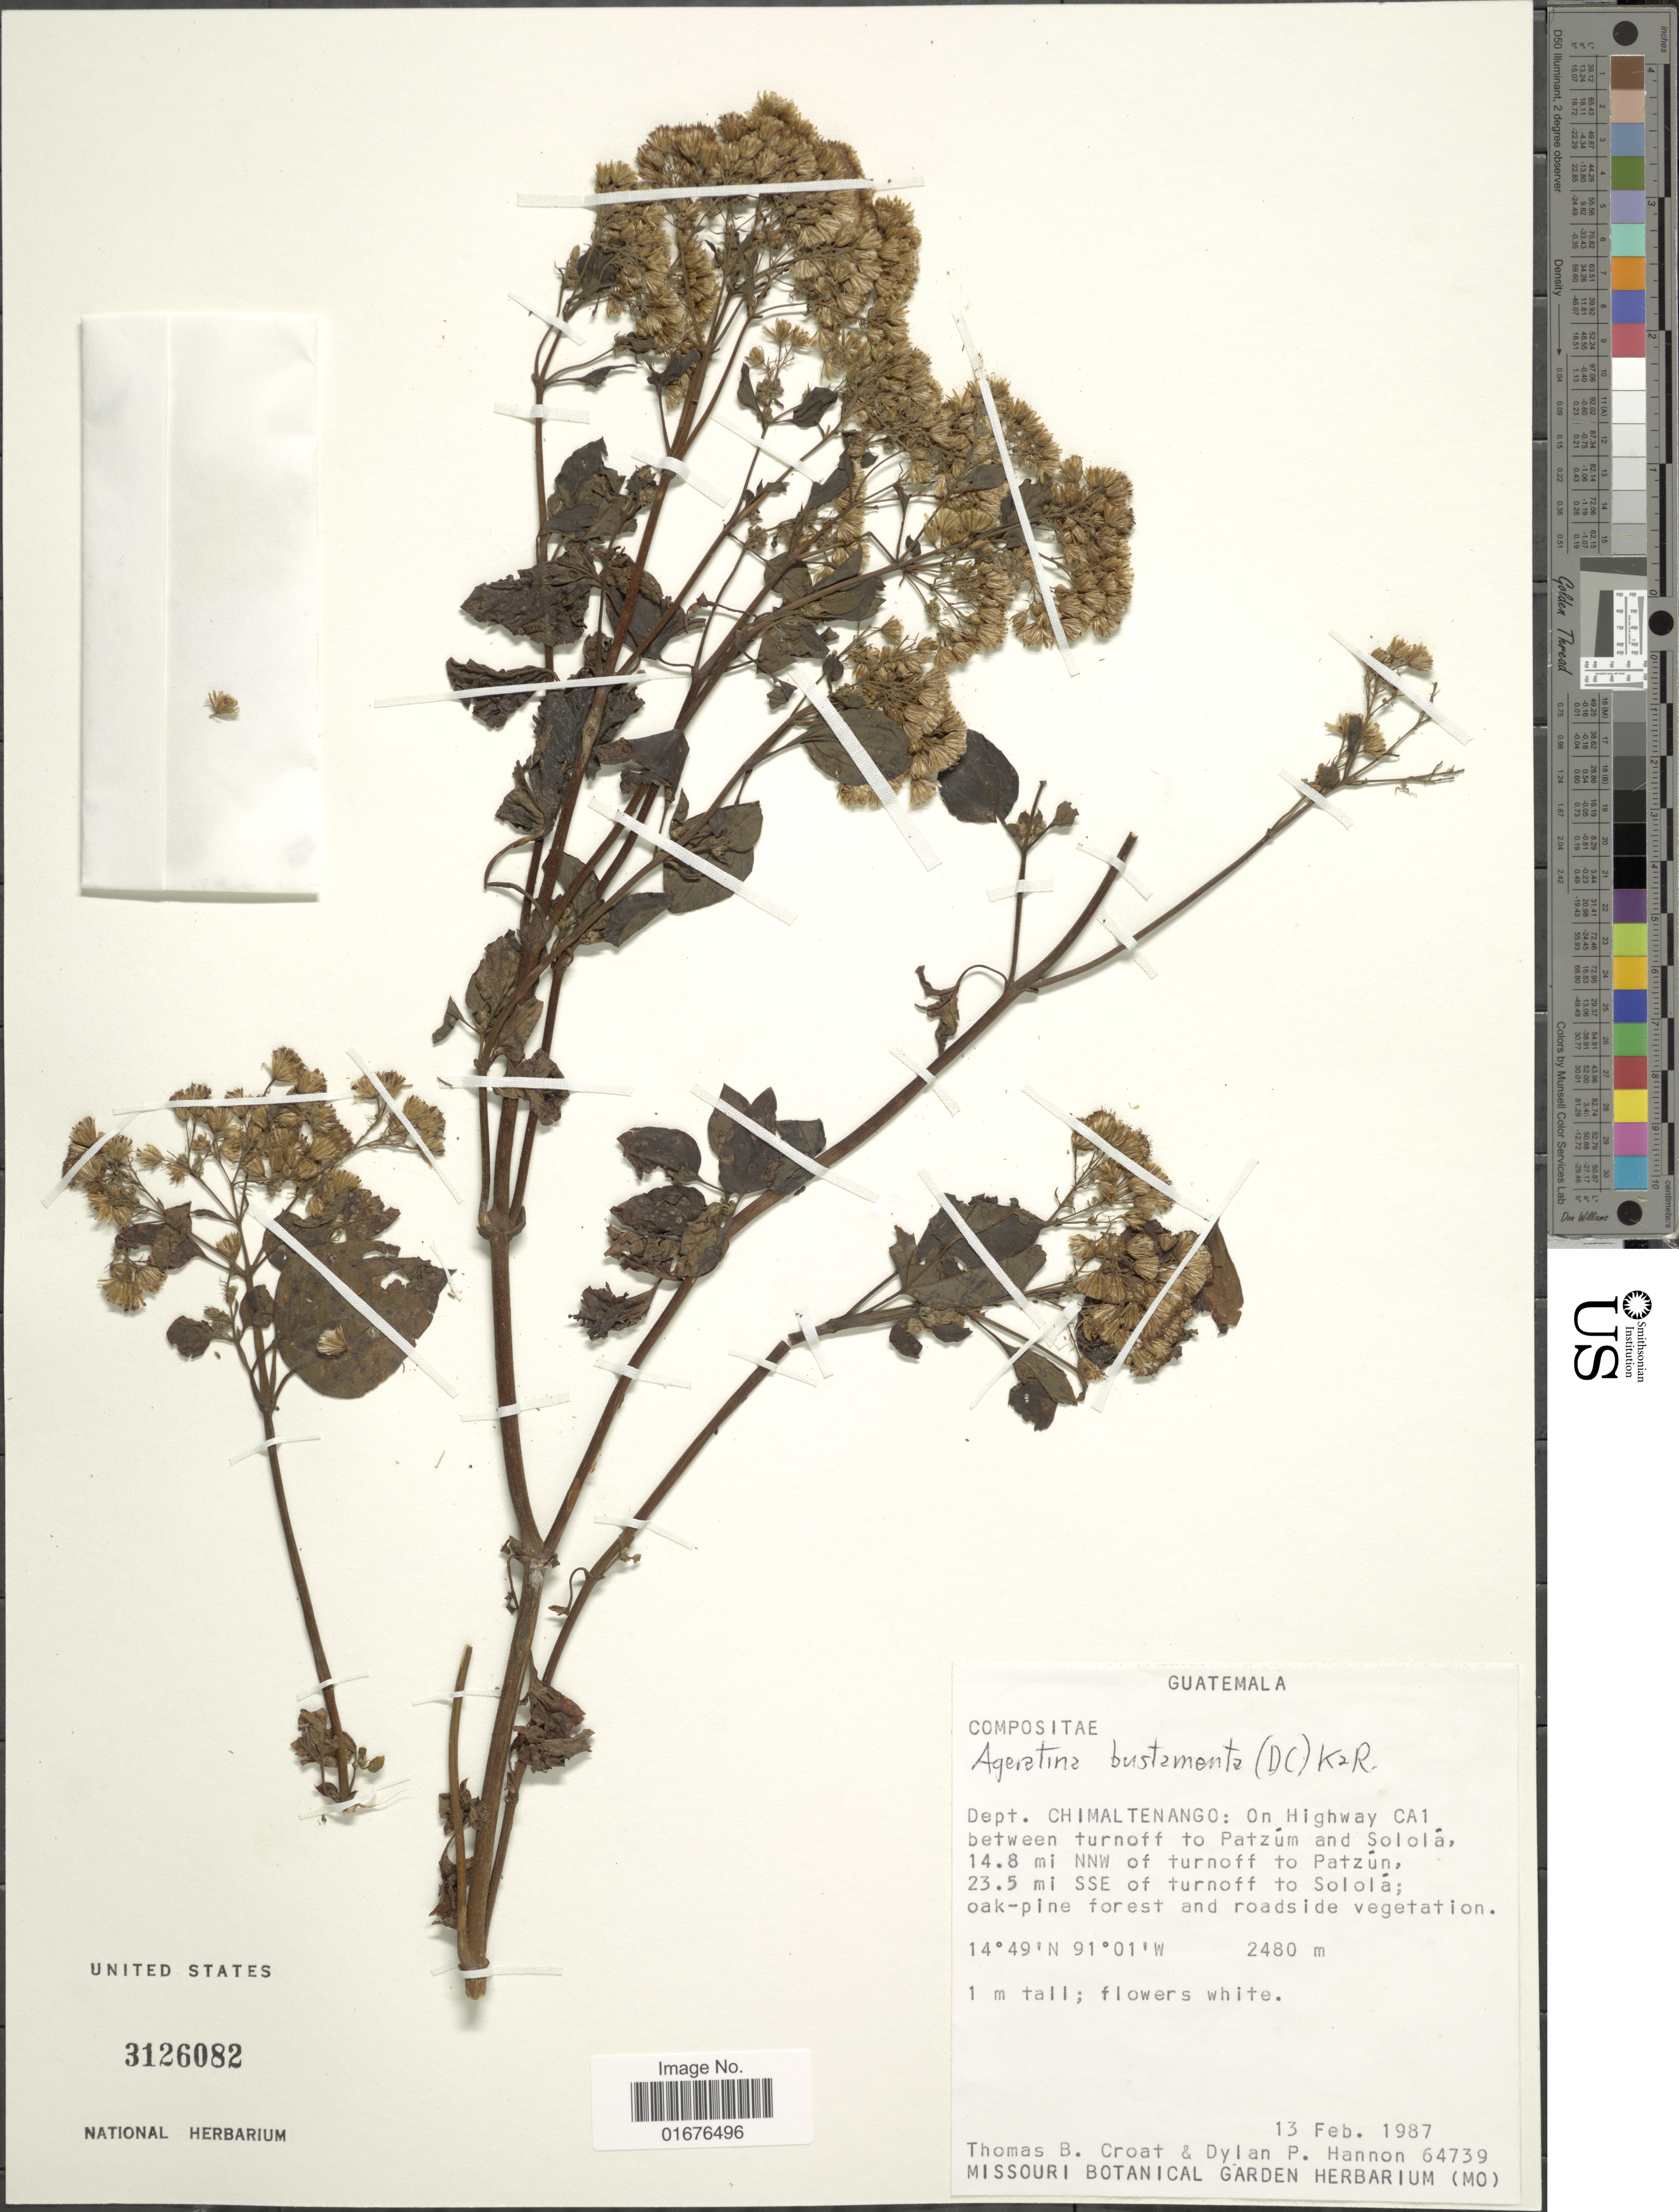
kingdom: Plantae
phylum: Tracheophyta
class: Magnoliopsida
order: Asterales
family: Asteraceae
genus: Ageratina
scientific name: Ageratina pichinchensis var. bustamenta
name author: (DC.) R.M. King & H. Rob.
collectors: T. B. Croat & D. Hannon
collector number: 64739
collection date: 1987-02-13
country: Guatemala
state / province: Chimaltenango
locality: On Highway CA1 between turnoff to Patzúm and Sololá, 14.8 mi NNW of turnoff to Patzún, 23.5 mi SSE of turnoff to Sololá; oak-pine forest and roadside vegetation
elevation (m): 2480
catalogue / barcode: US 3126082